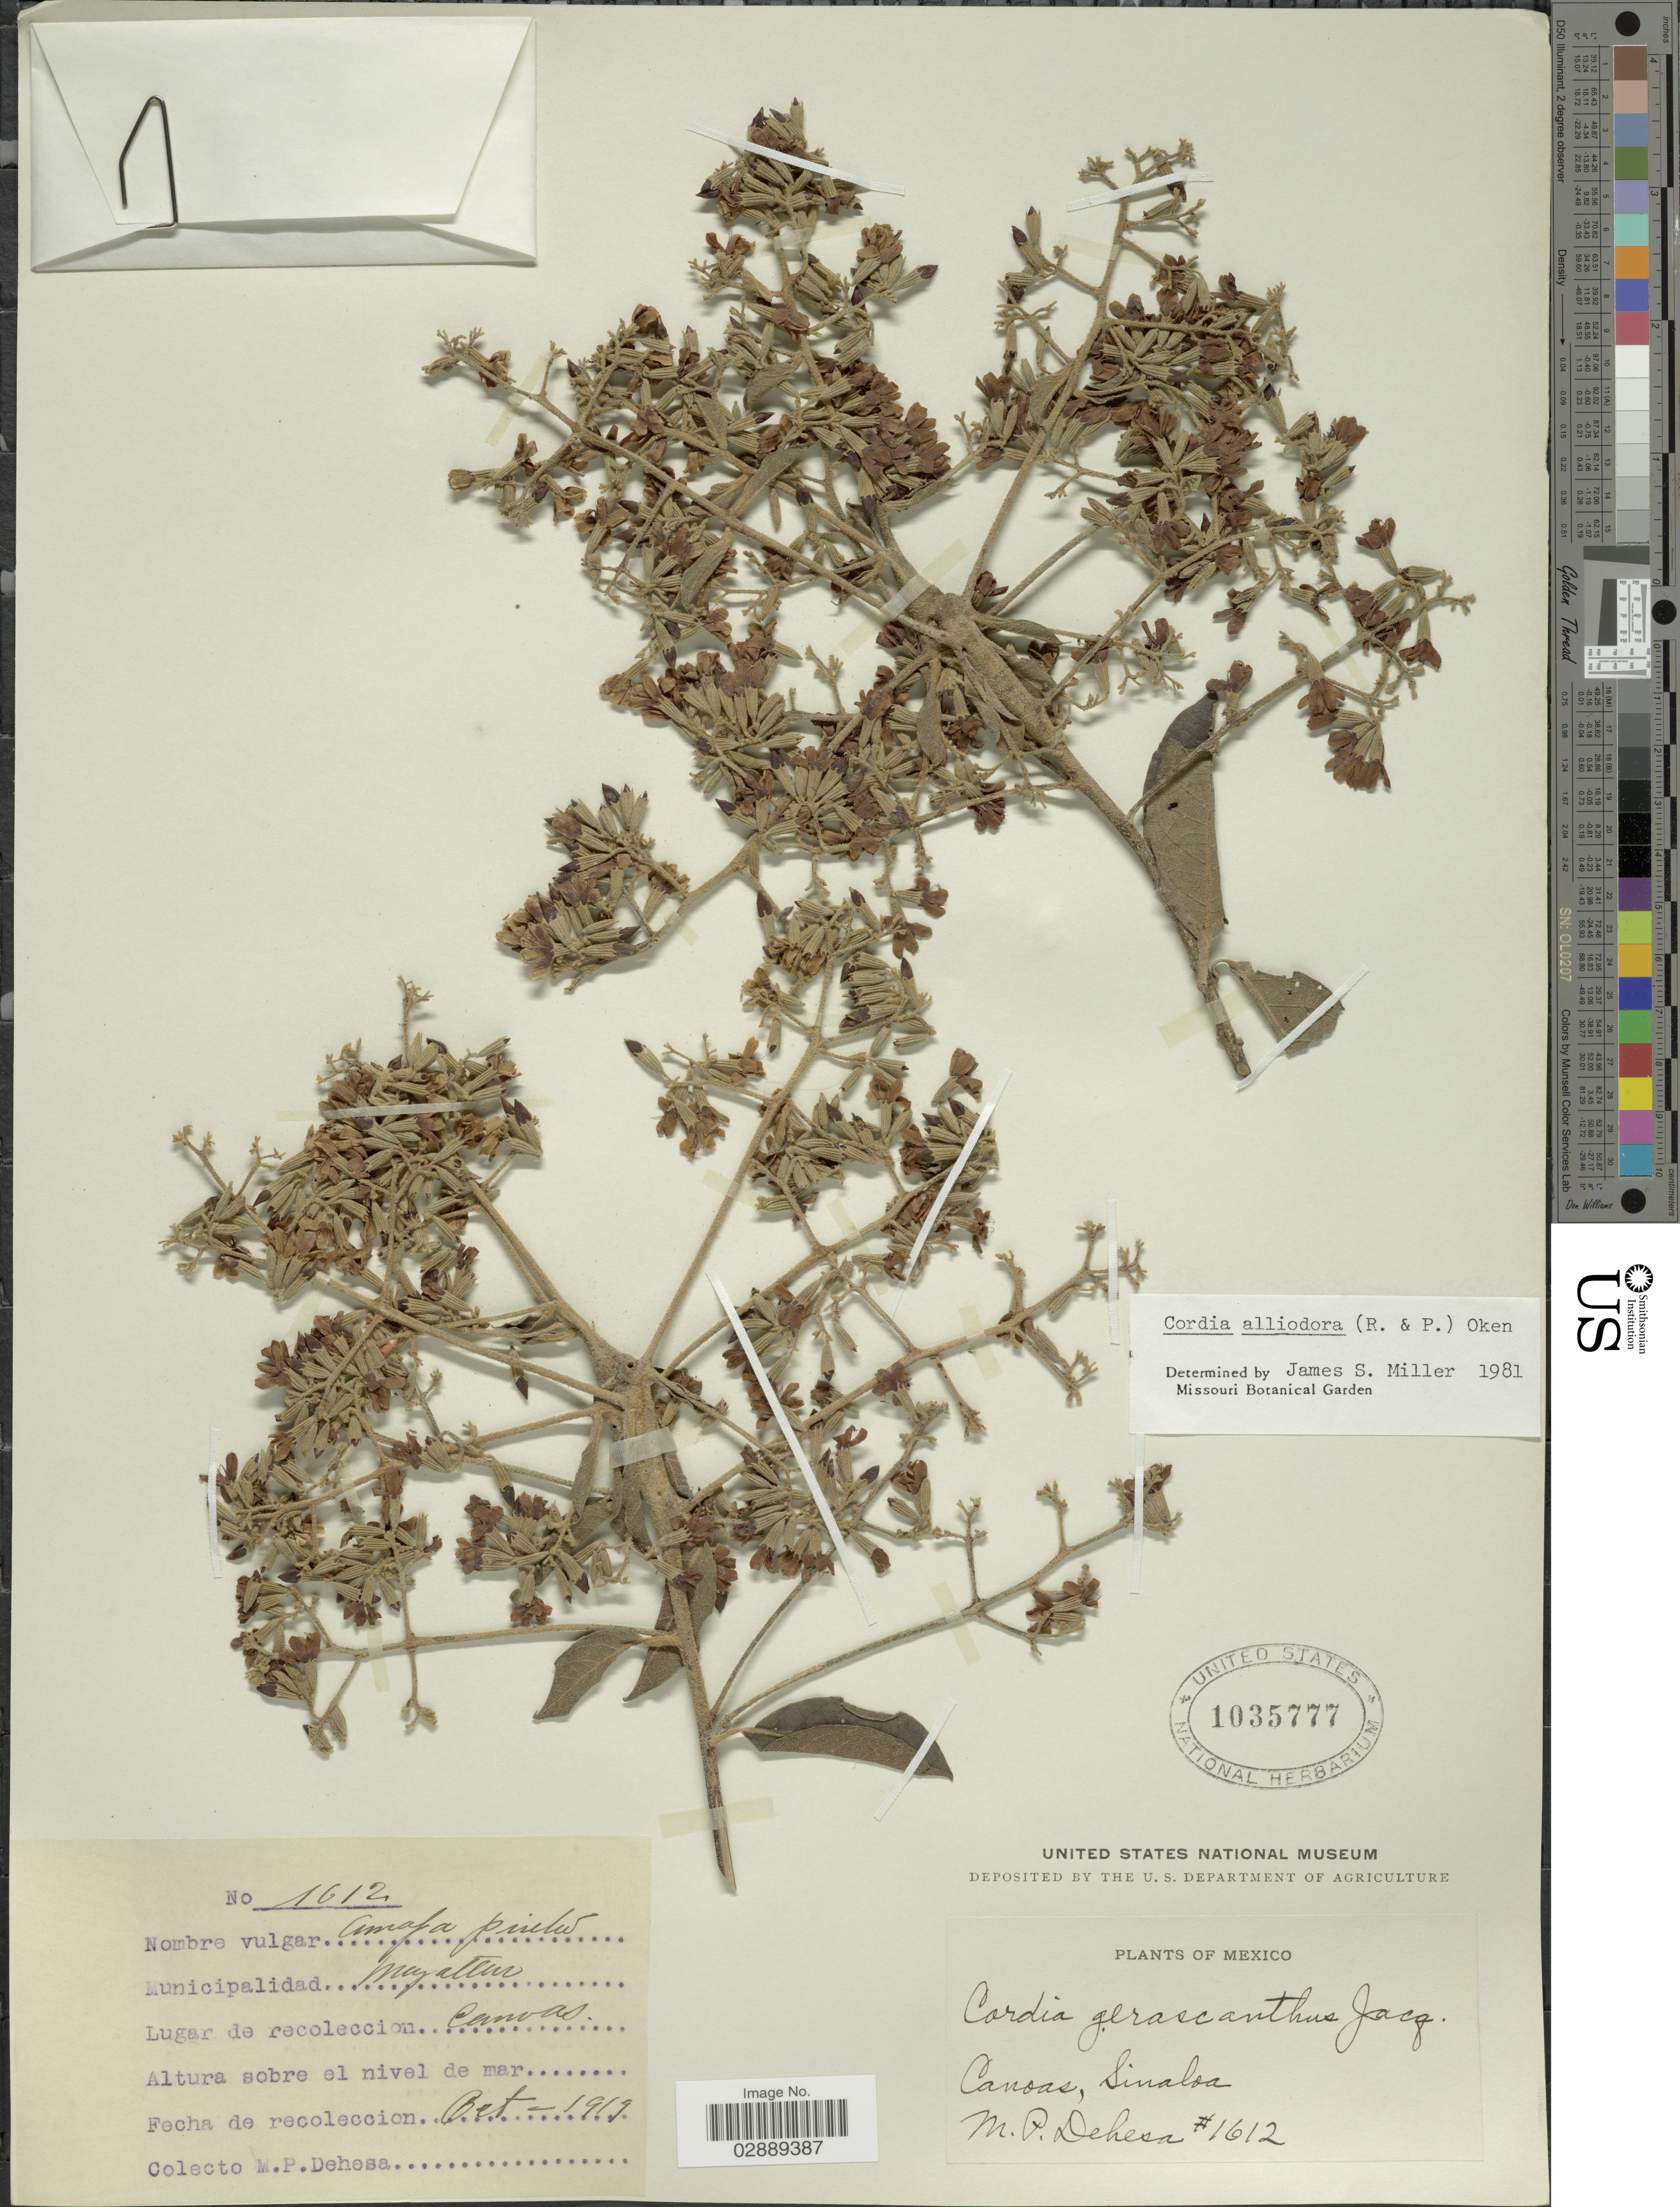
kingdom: Plantae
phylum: Tracheophyta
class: Magnoliopsida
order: Boraginales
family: Cordiaceae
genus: Cordia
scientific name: Cordia alliodora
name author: (Ruiz & Pav.) Oken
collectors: M. Dehesa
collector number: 1612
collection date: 1919-10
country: Mexico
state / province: Sinaloa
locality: Canoas, Municipalidad Mazatlan.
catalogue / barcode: US 1035777